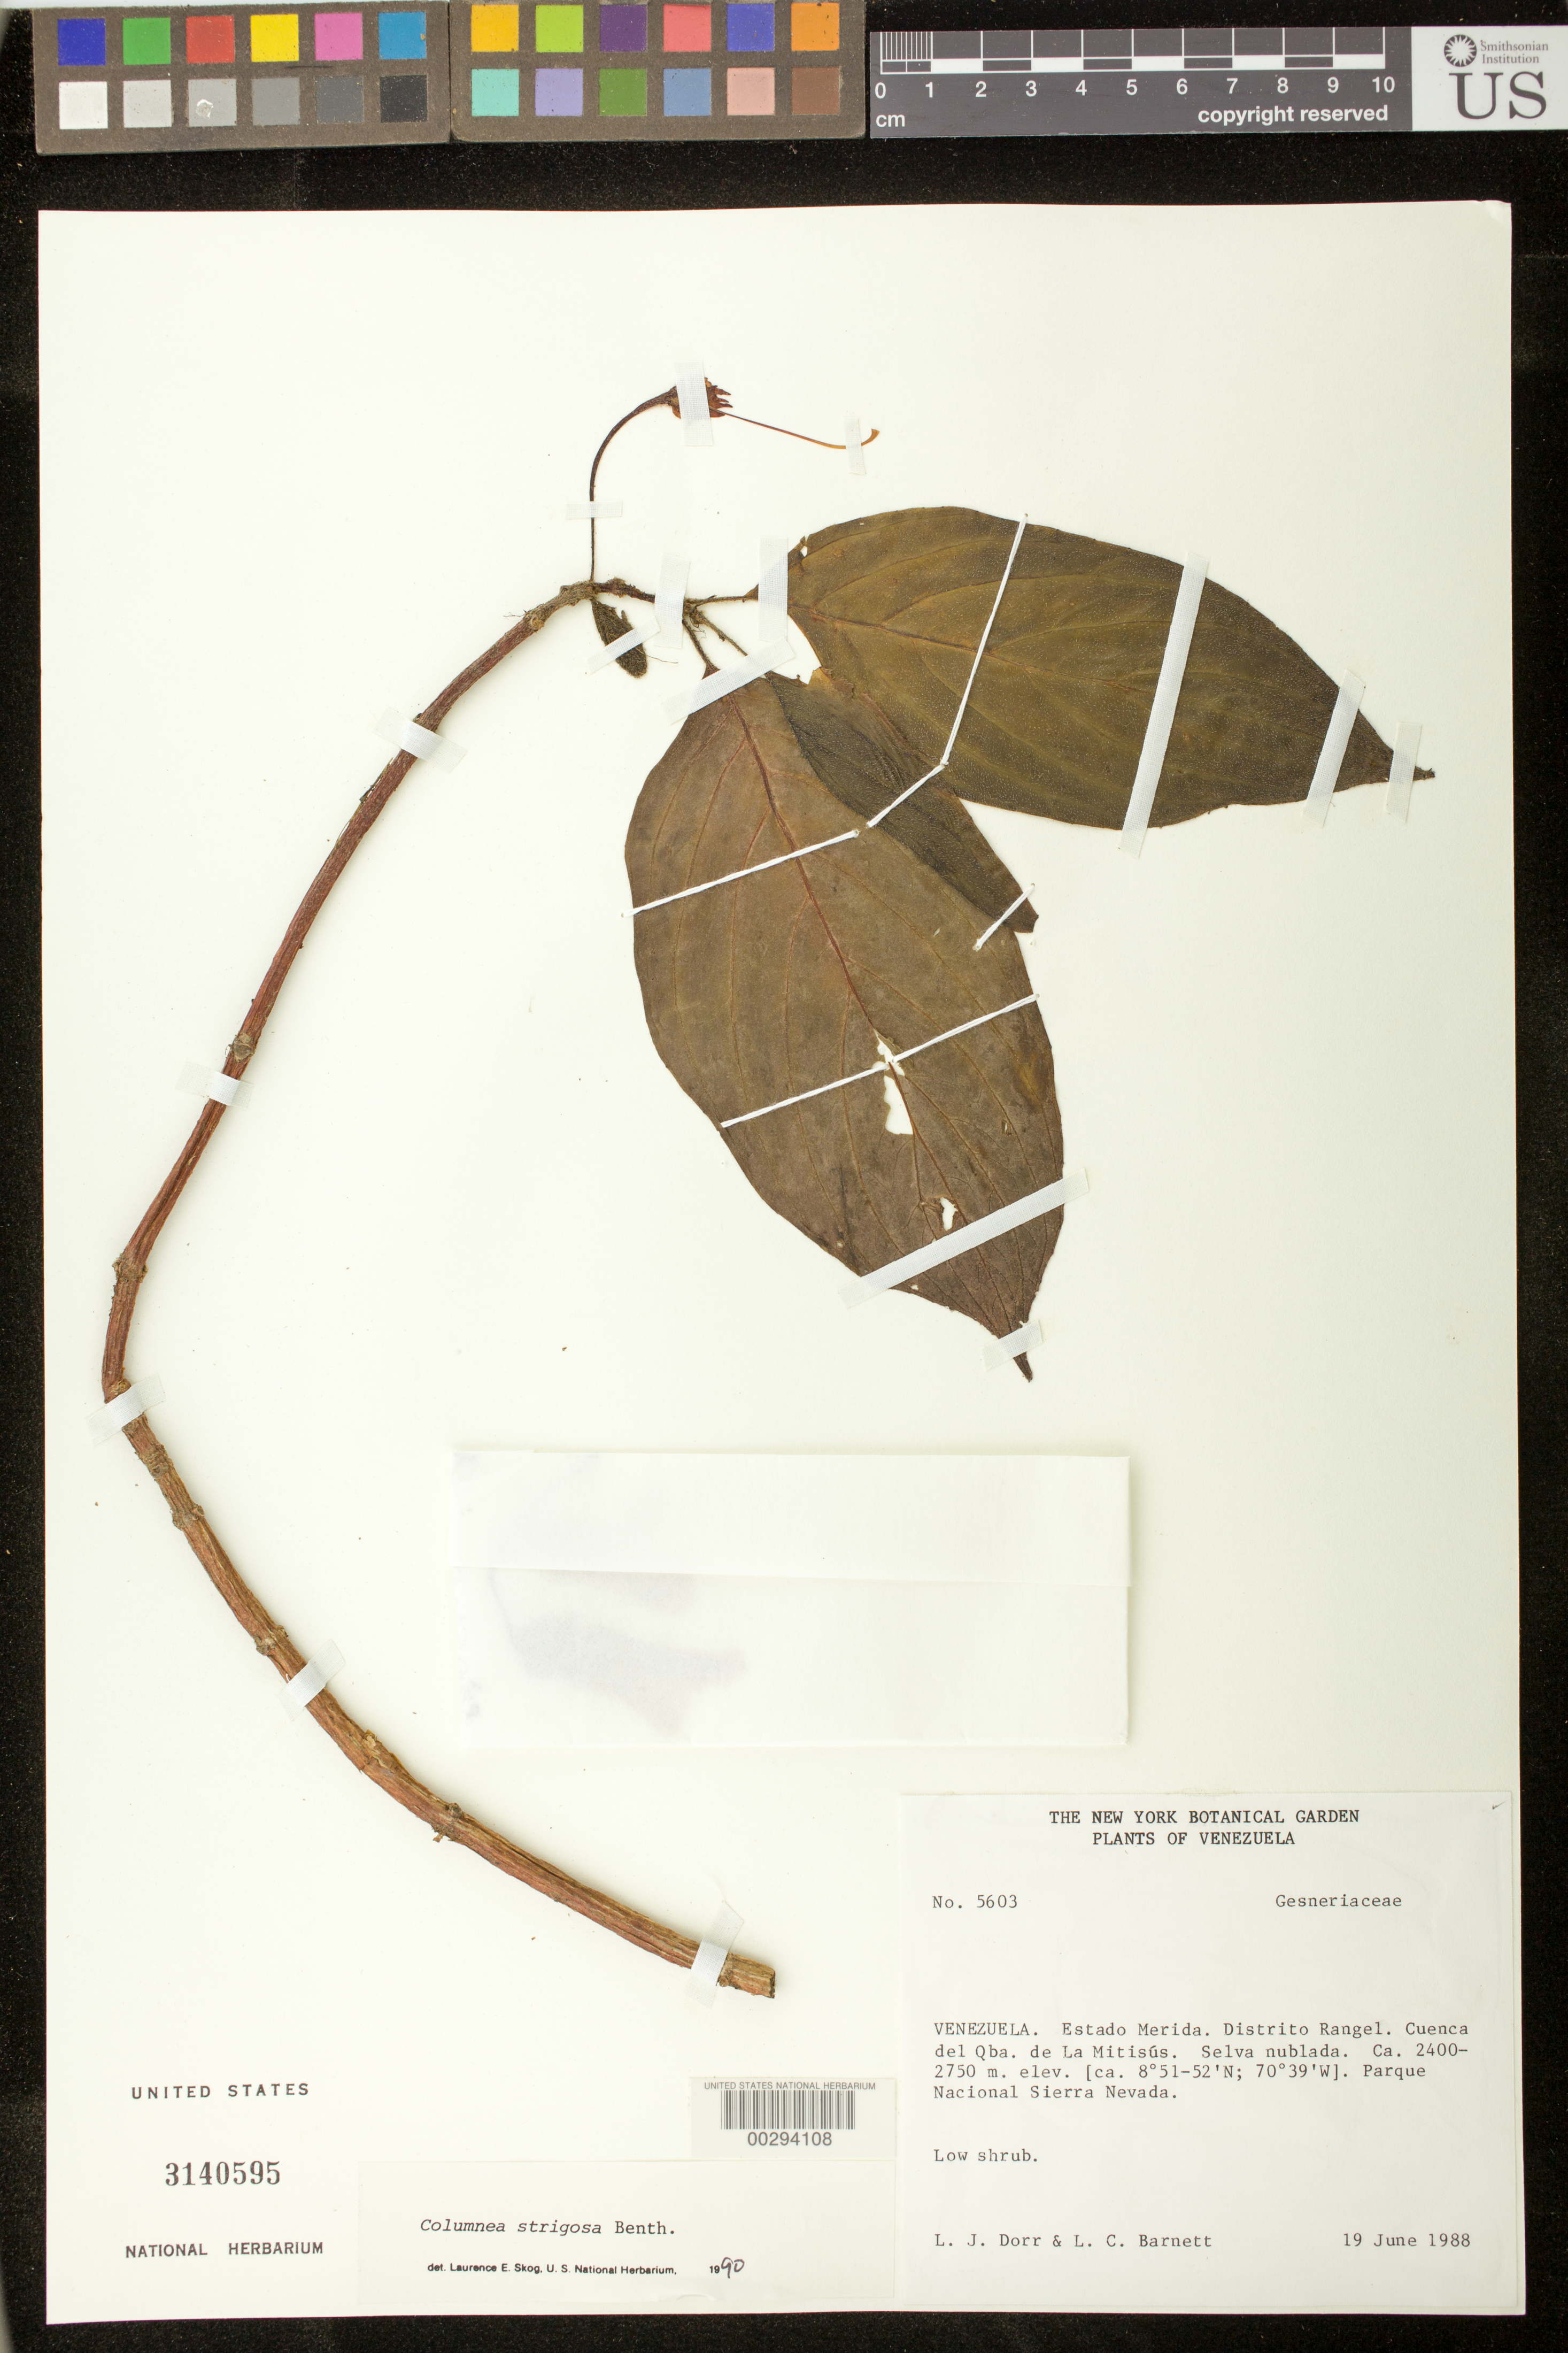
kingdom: Plantae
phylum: Tracheophyta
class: Magnoliopsida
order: Lamiales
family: Gesneriaceae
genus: Columnea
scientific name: Columnea strigosa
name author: Benth.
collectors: L. J. Dorr & L. C. Barnett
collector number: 5603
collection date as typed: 19 Jun 1988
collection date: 1988-06-19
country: Venezuela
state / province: Mérida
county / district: Rangel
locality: Qba. de La Mitisus. Parque Nacional Sierra Nevada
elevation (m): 2400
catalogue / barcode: US 3140595